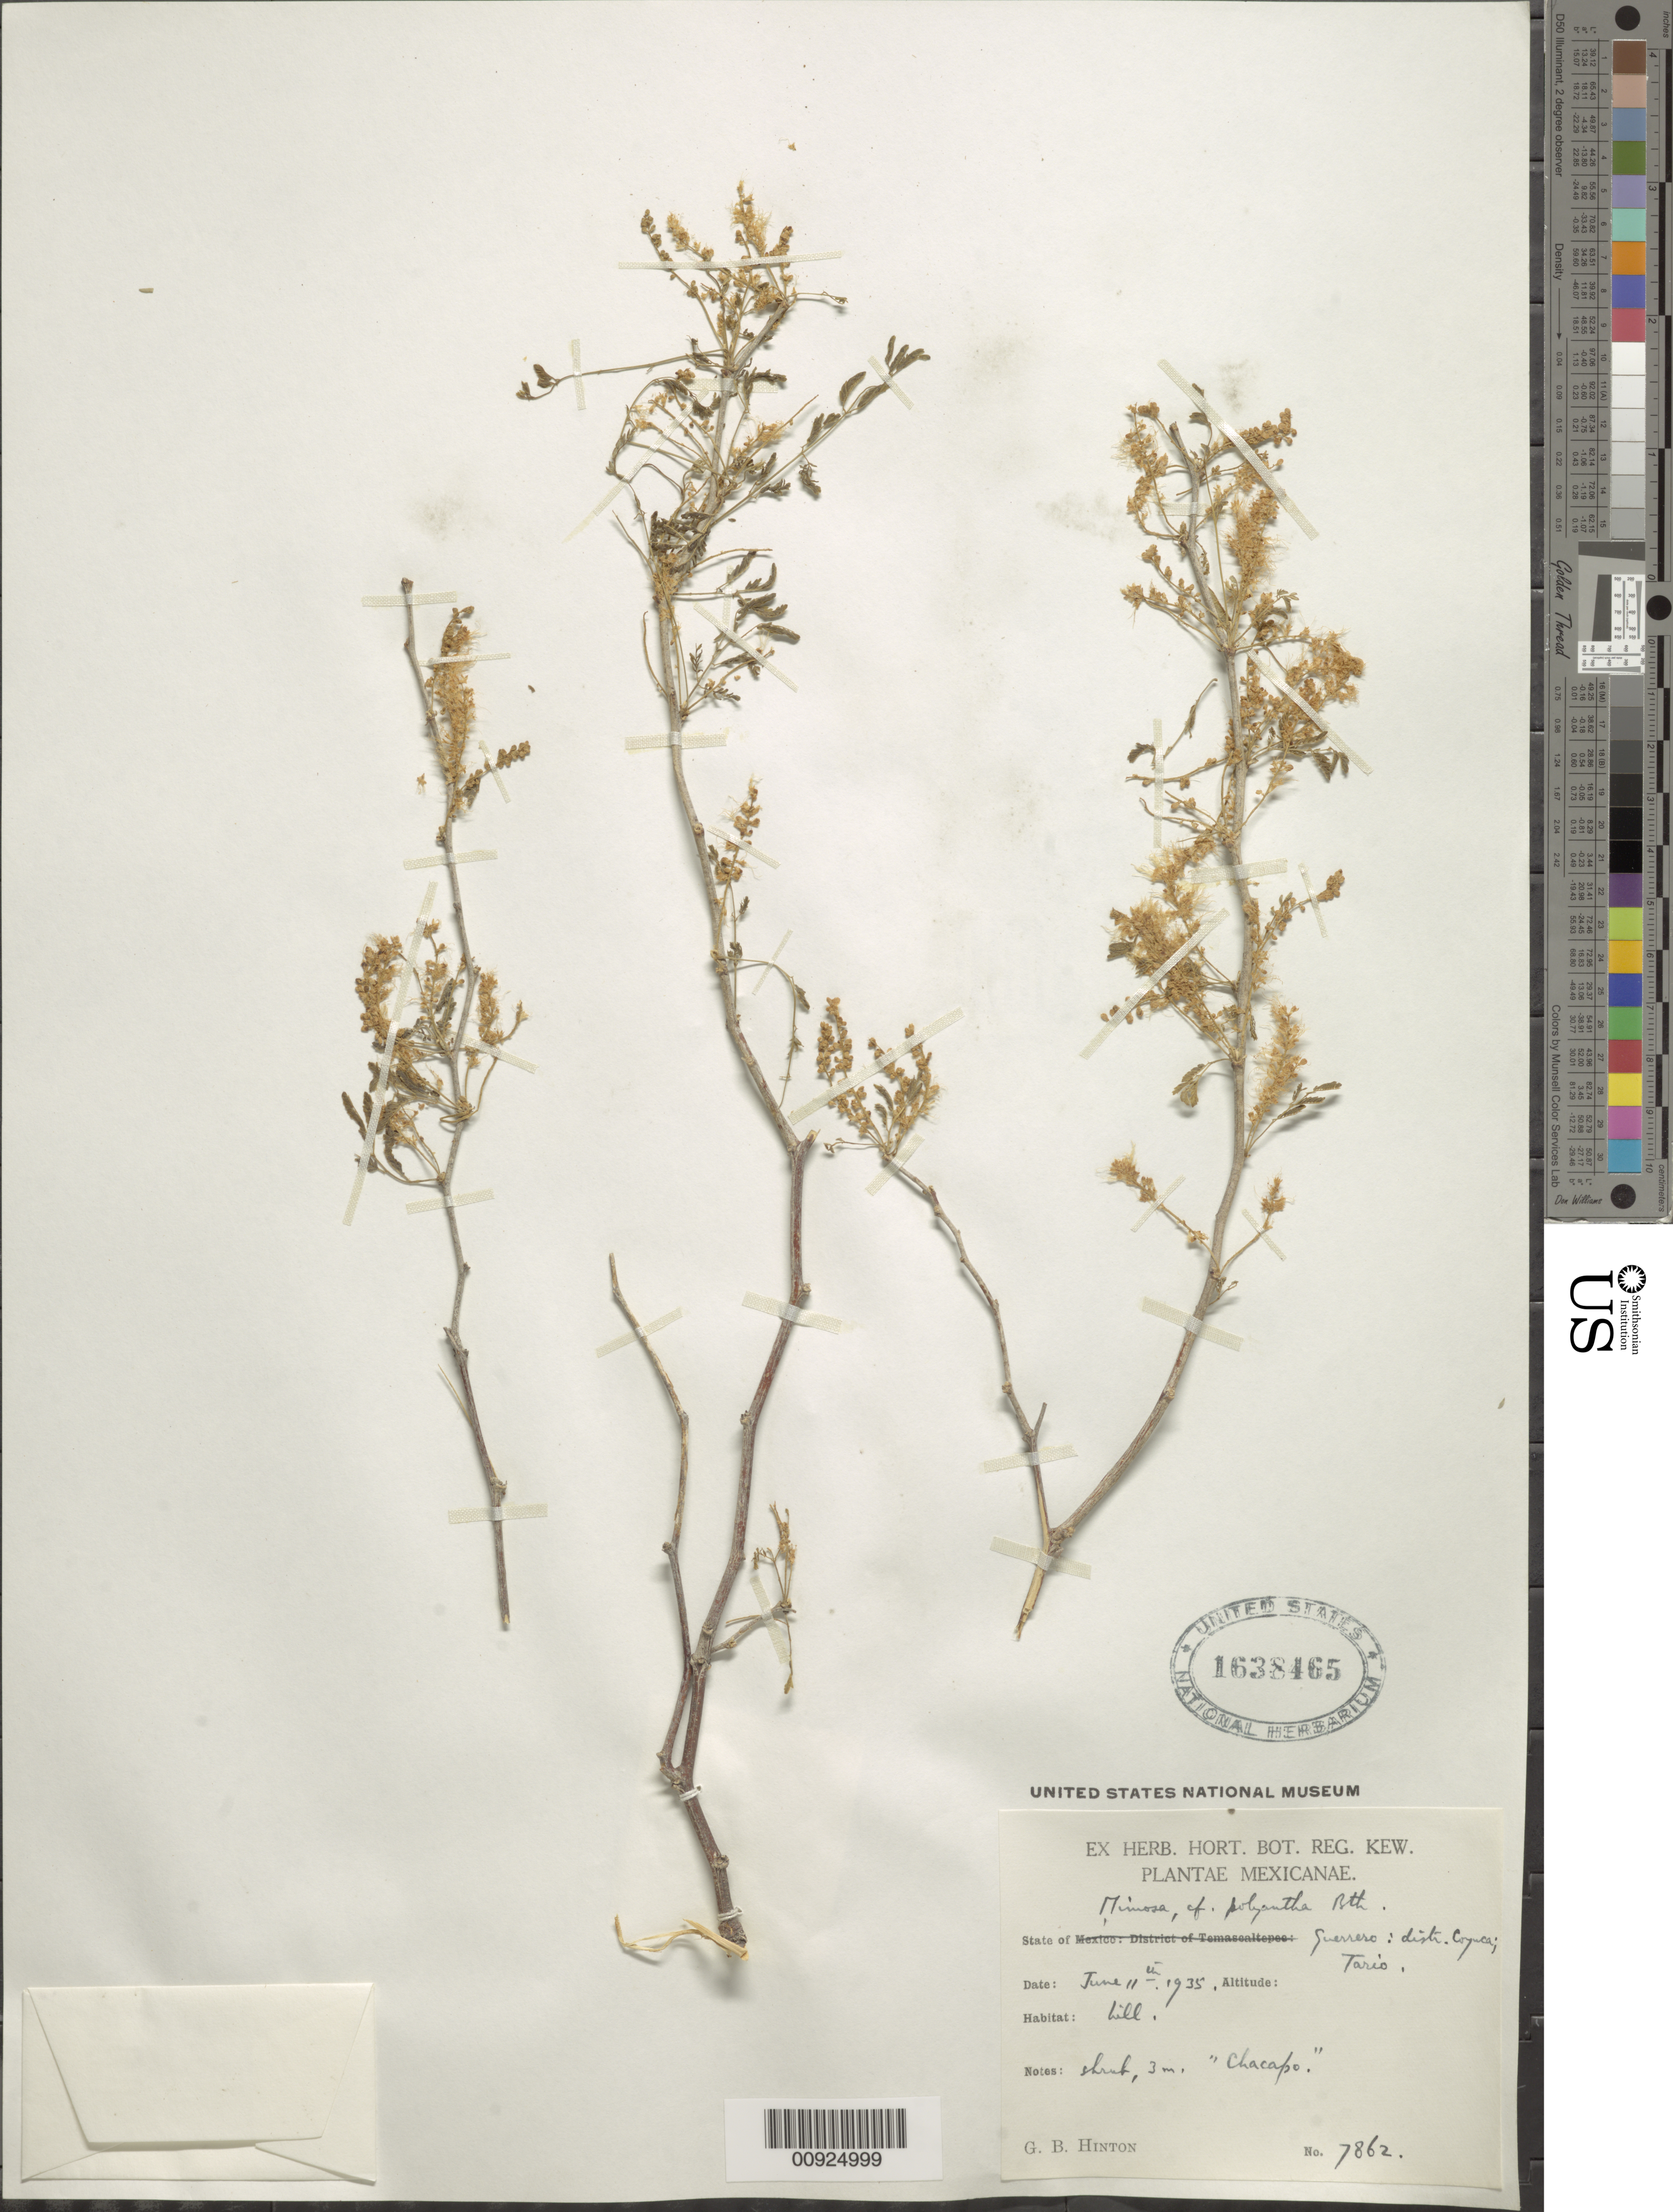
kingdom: Plantae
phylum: Tracheophyta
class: Magnoliopsida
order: Fabales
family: Fabaceae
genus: Mimosa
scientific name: Mimosa polyantha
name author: Benth.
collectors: G. B. Hinton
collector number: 7862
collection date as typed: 11 Jun 1935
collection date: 1935-06-11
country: Mexico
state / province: Guerrero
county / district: Coyuca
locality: State of Guerrero: Distr. Coyuca; Tario.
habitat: Hill.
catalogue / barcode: US 1638465